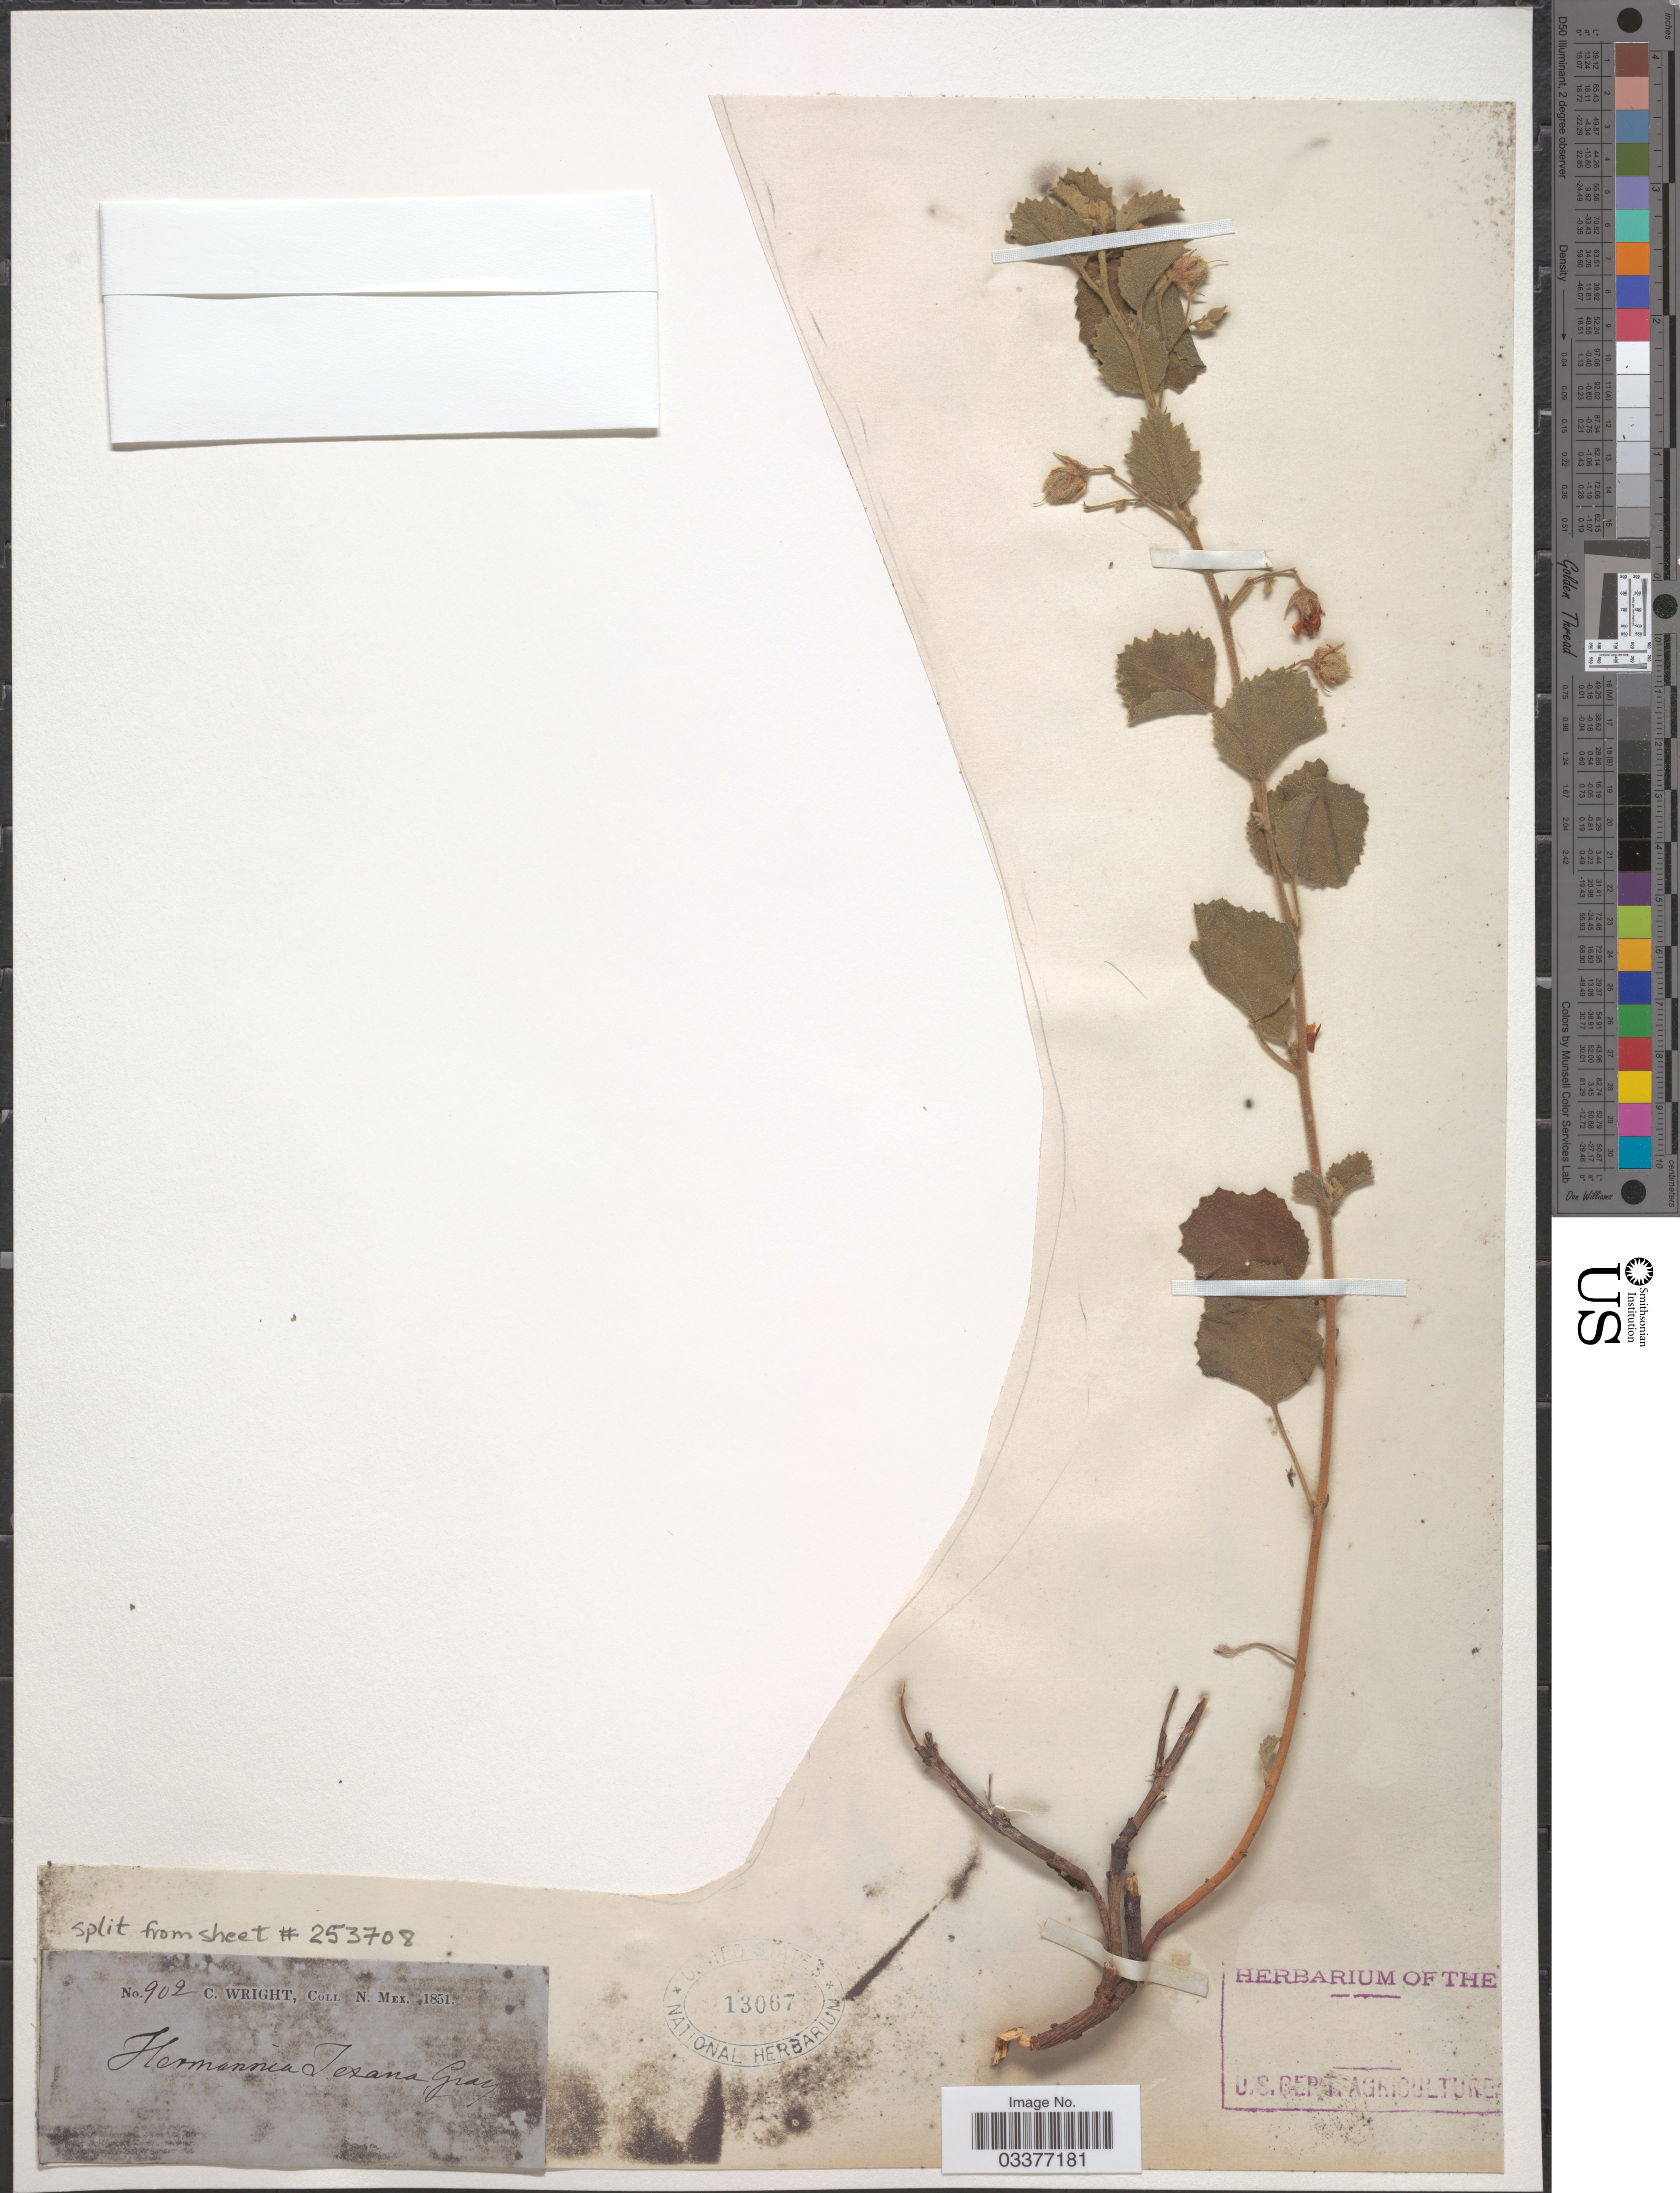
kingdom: Plantae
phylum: Tracheophyta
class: Magnoliopsida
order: Malvales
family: Malvaceae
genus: Hermannia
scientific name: Hermannia texana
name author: A. Gray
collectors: C. Wright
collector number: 902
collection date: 1851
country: United States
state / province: New Mexico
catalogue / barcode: US 13067